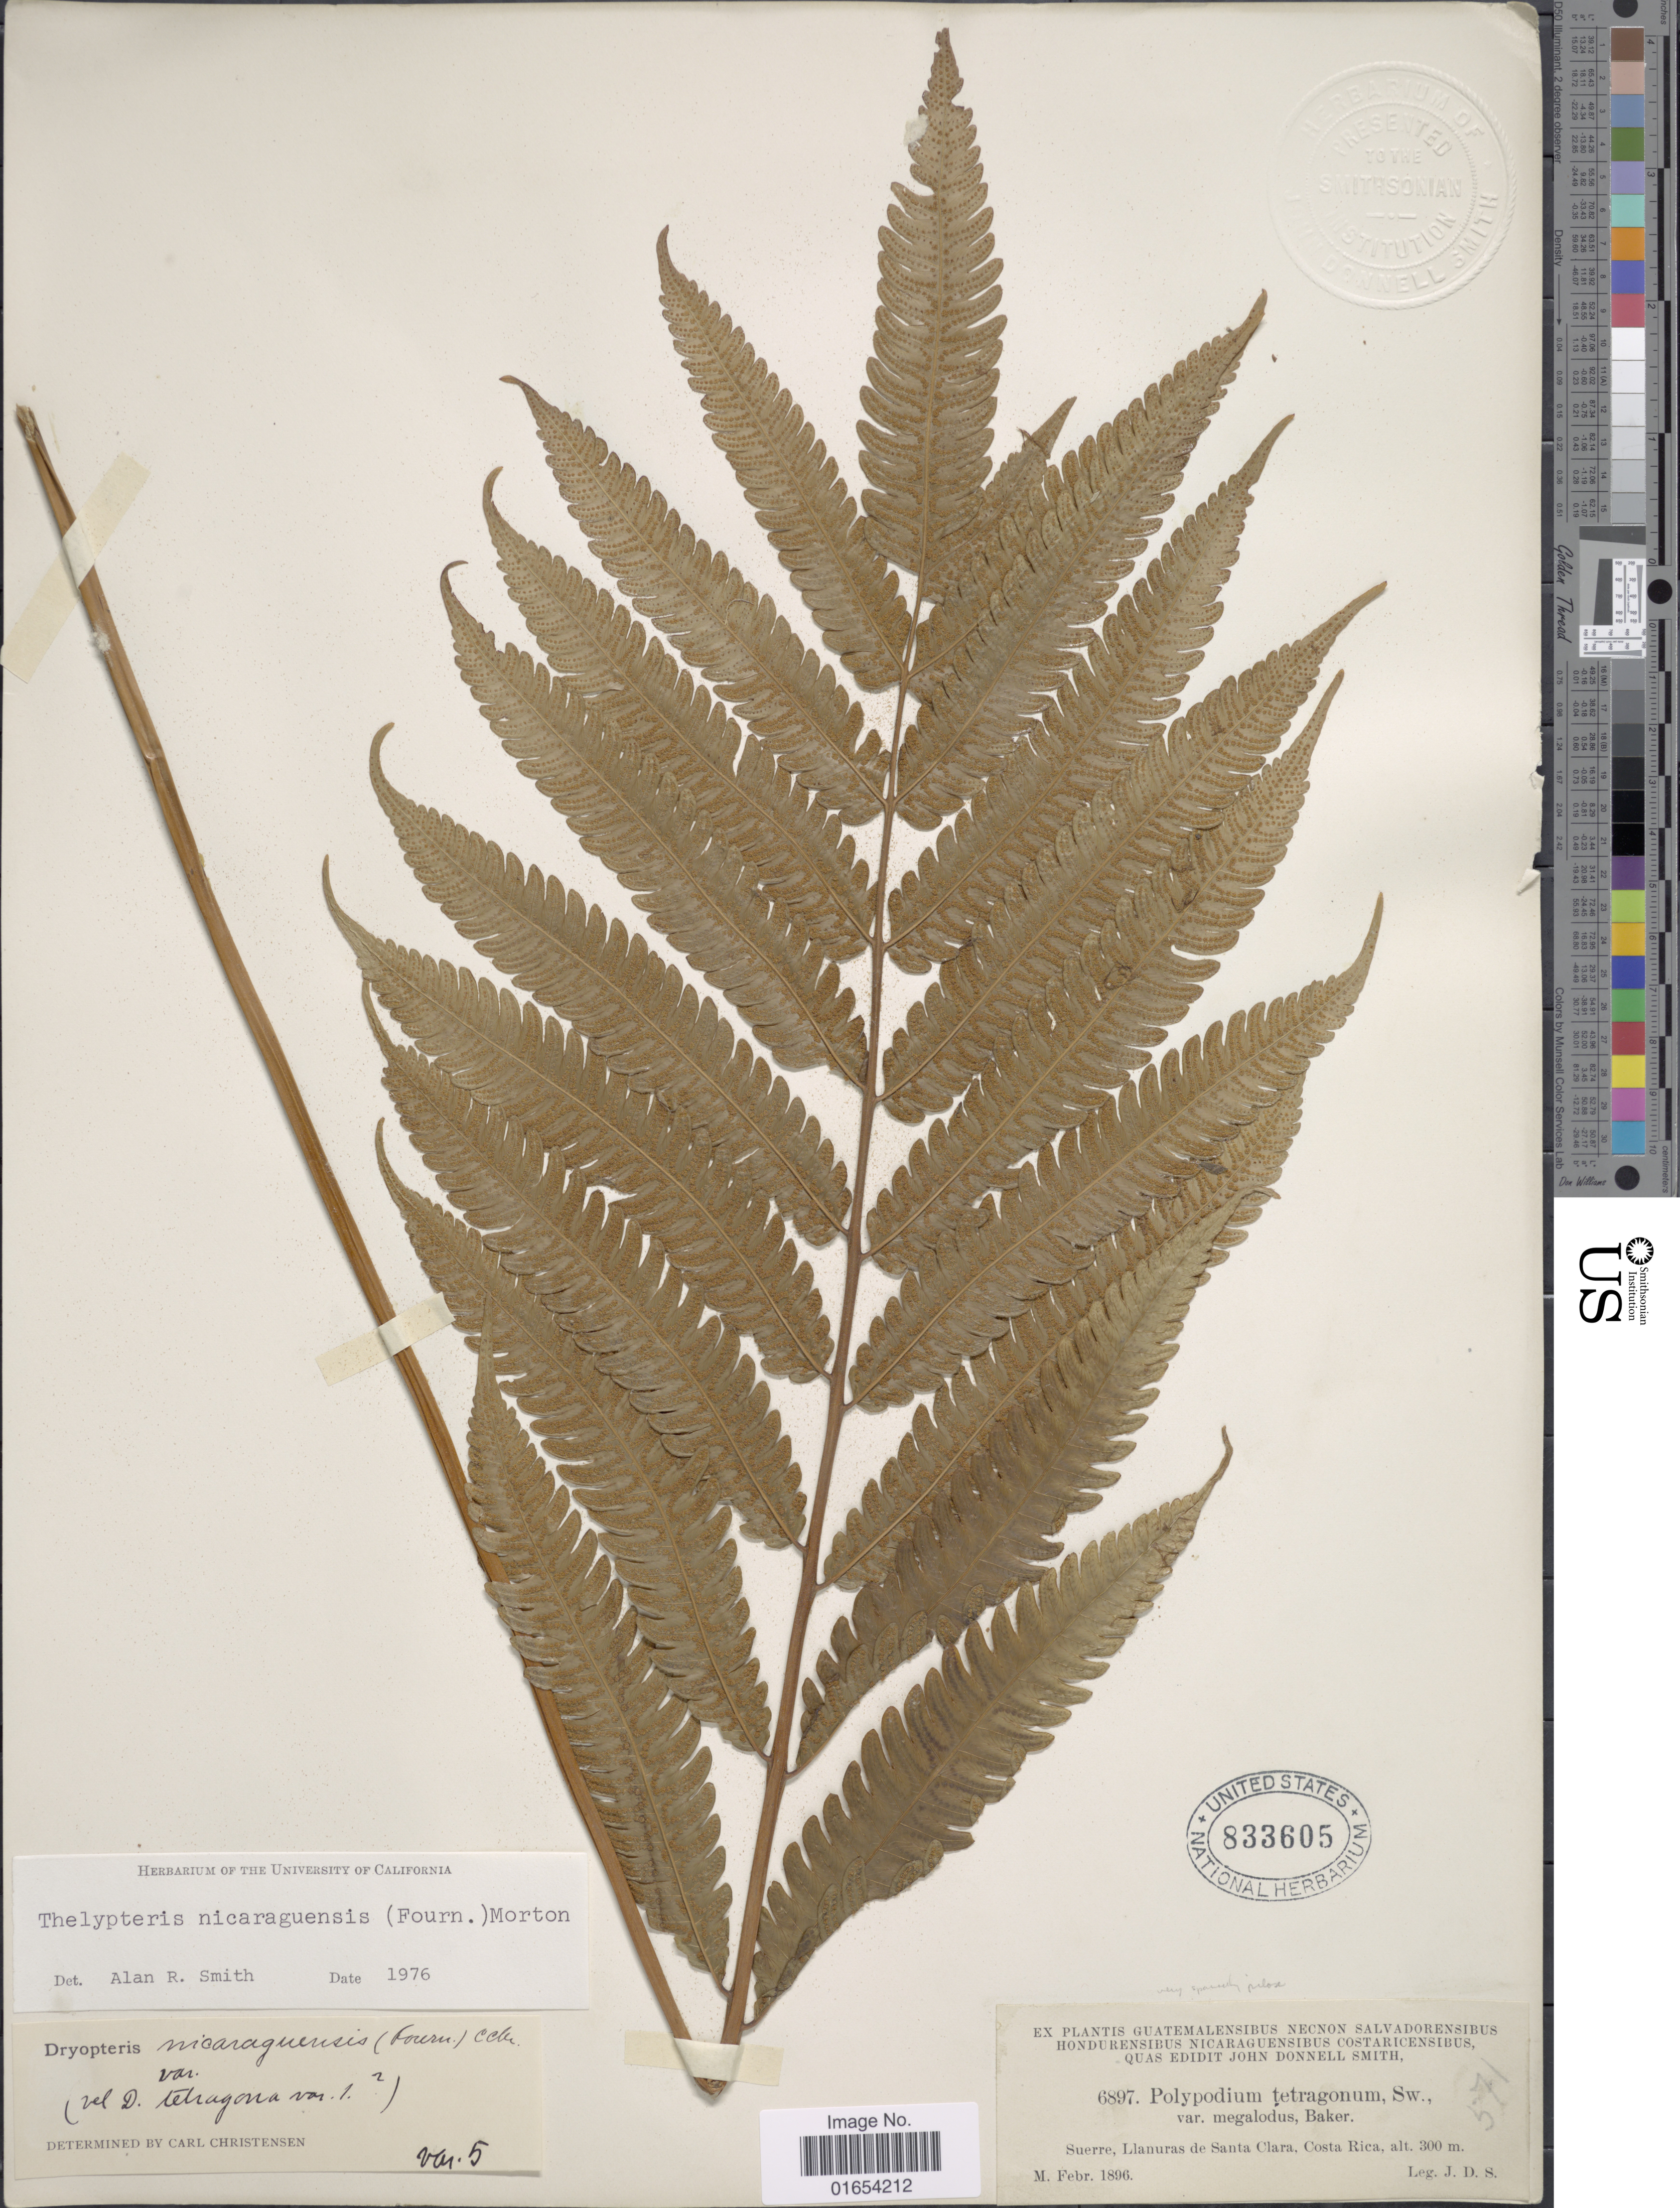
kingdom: Plantae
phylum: Tracheophyta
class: Polypodiopsida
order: Polypodiales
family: Thelypteridaceae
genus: Goniopteris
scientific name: Goniopteris nicaraguensis (C. Chr.) comb. nov., ined 2015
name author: (C. Chr.)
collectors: J. Donnell Smith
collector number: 6897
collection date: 1896-02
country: Costa Rica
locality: Suerre, Llanuras de Santa Clara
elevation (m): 300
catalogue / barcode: US 833605